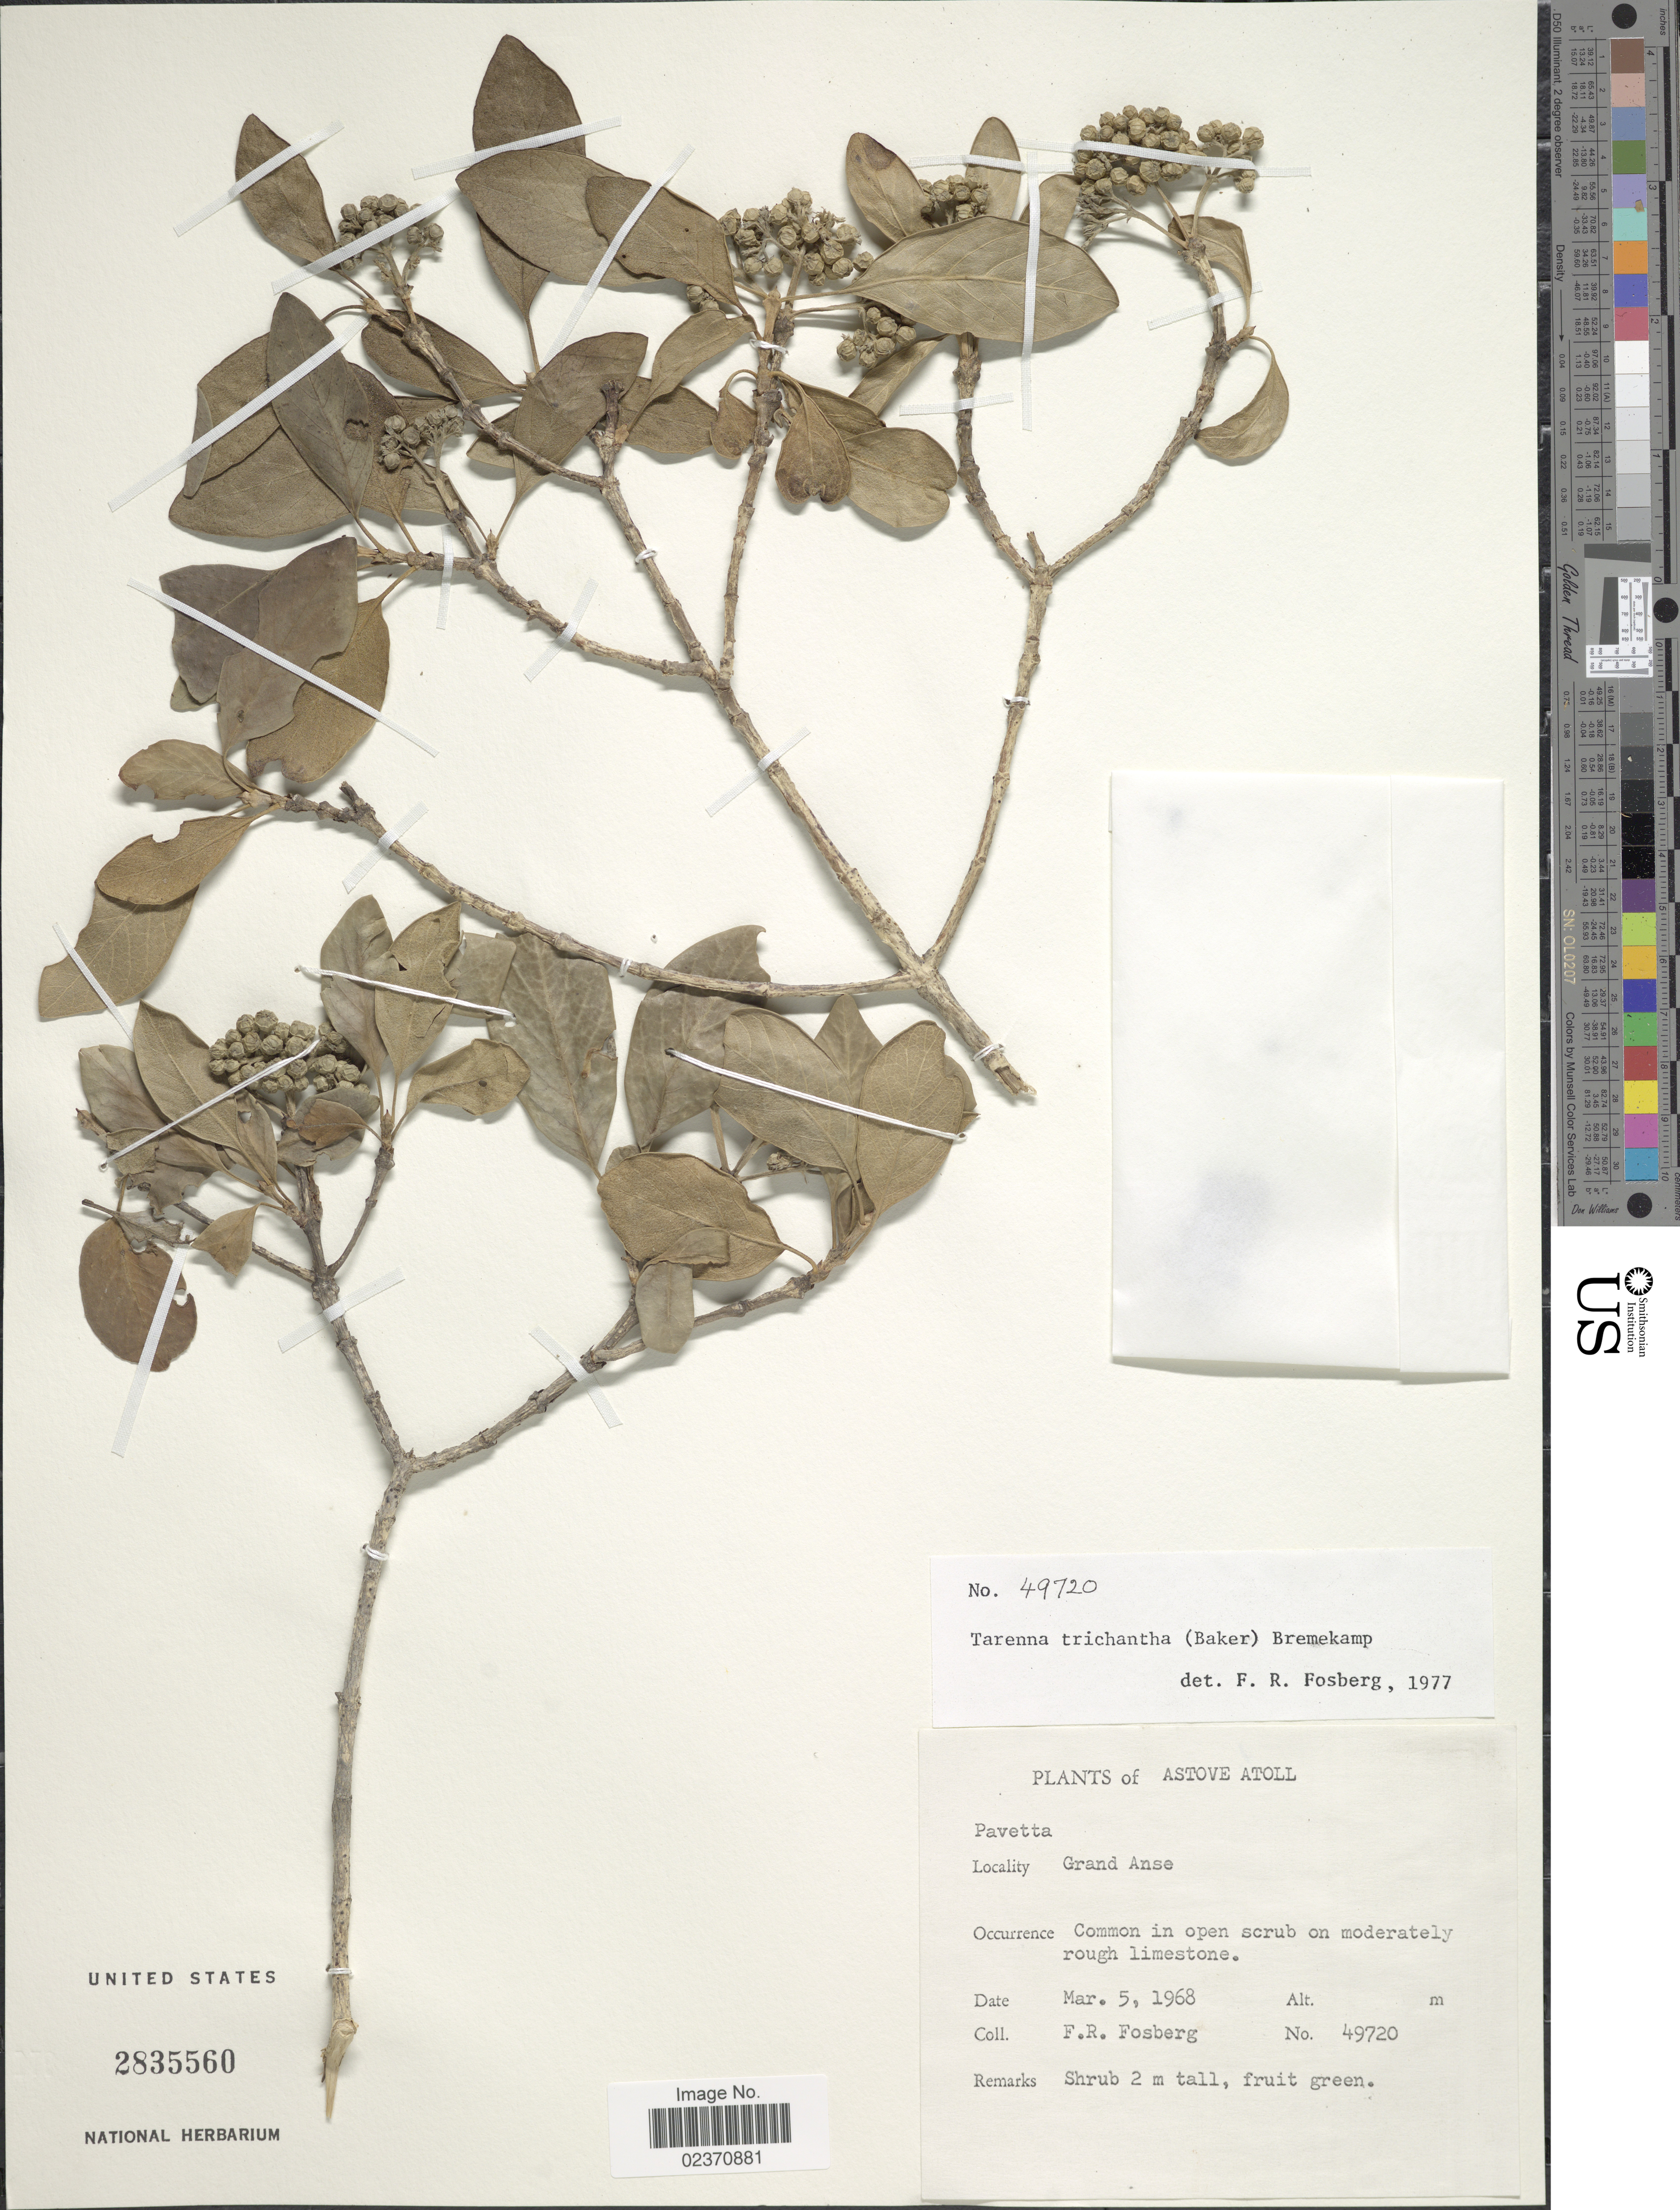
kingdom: Plantae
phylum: Tracheophyta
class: Magnoliopsida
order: Gentianales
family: Rubiaceae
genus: Paracephaelis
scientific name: Paracephaelis trichantha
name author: (Baker) De Block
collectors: F. R. Fosberg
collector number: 49720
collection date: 1968-03-05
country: Seychelles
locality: Astove Atoll, Grand Anse.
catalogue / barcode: US 2835560